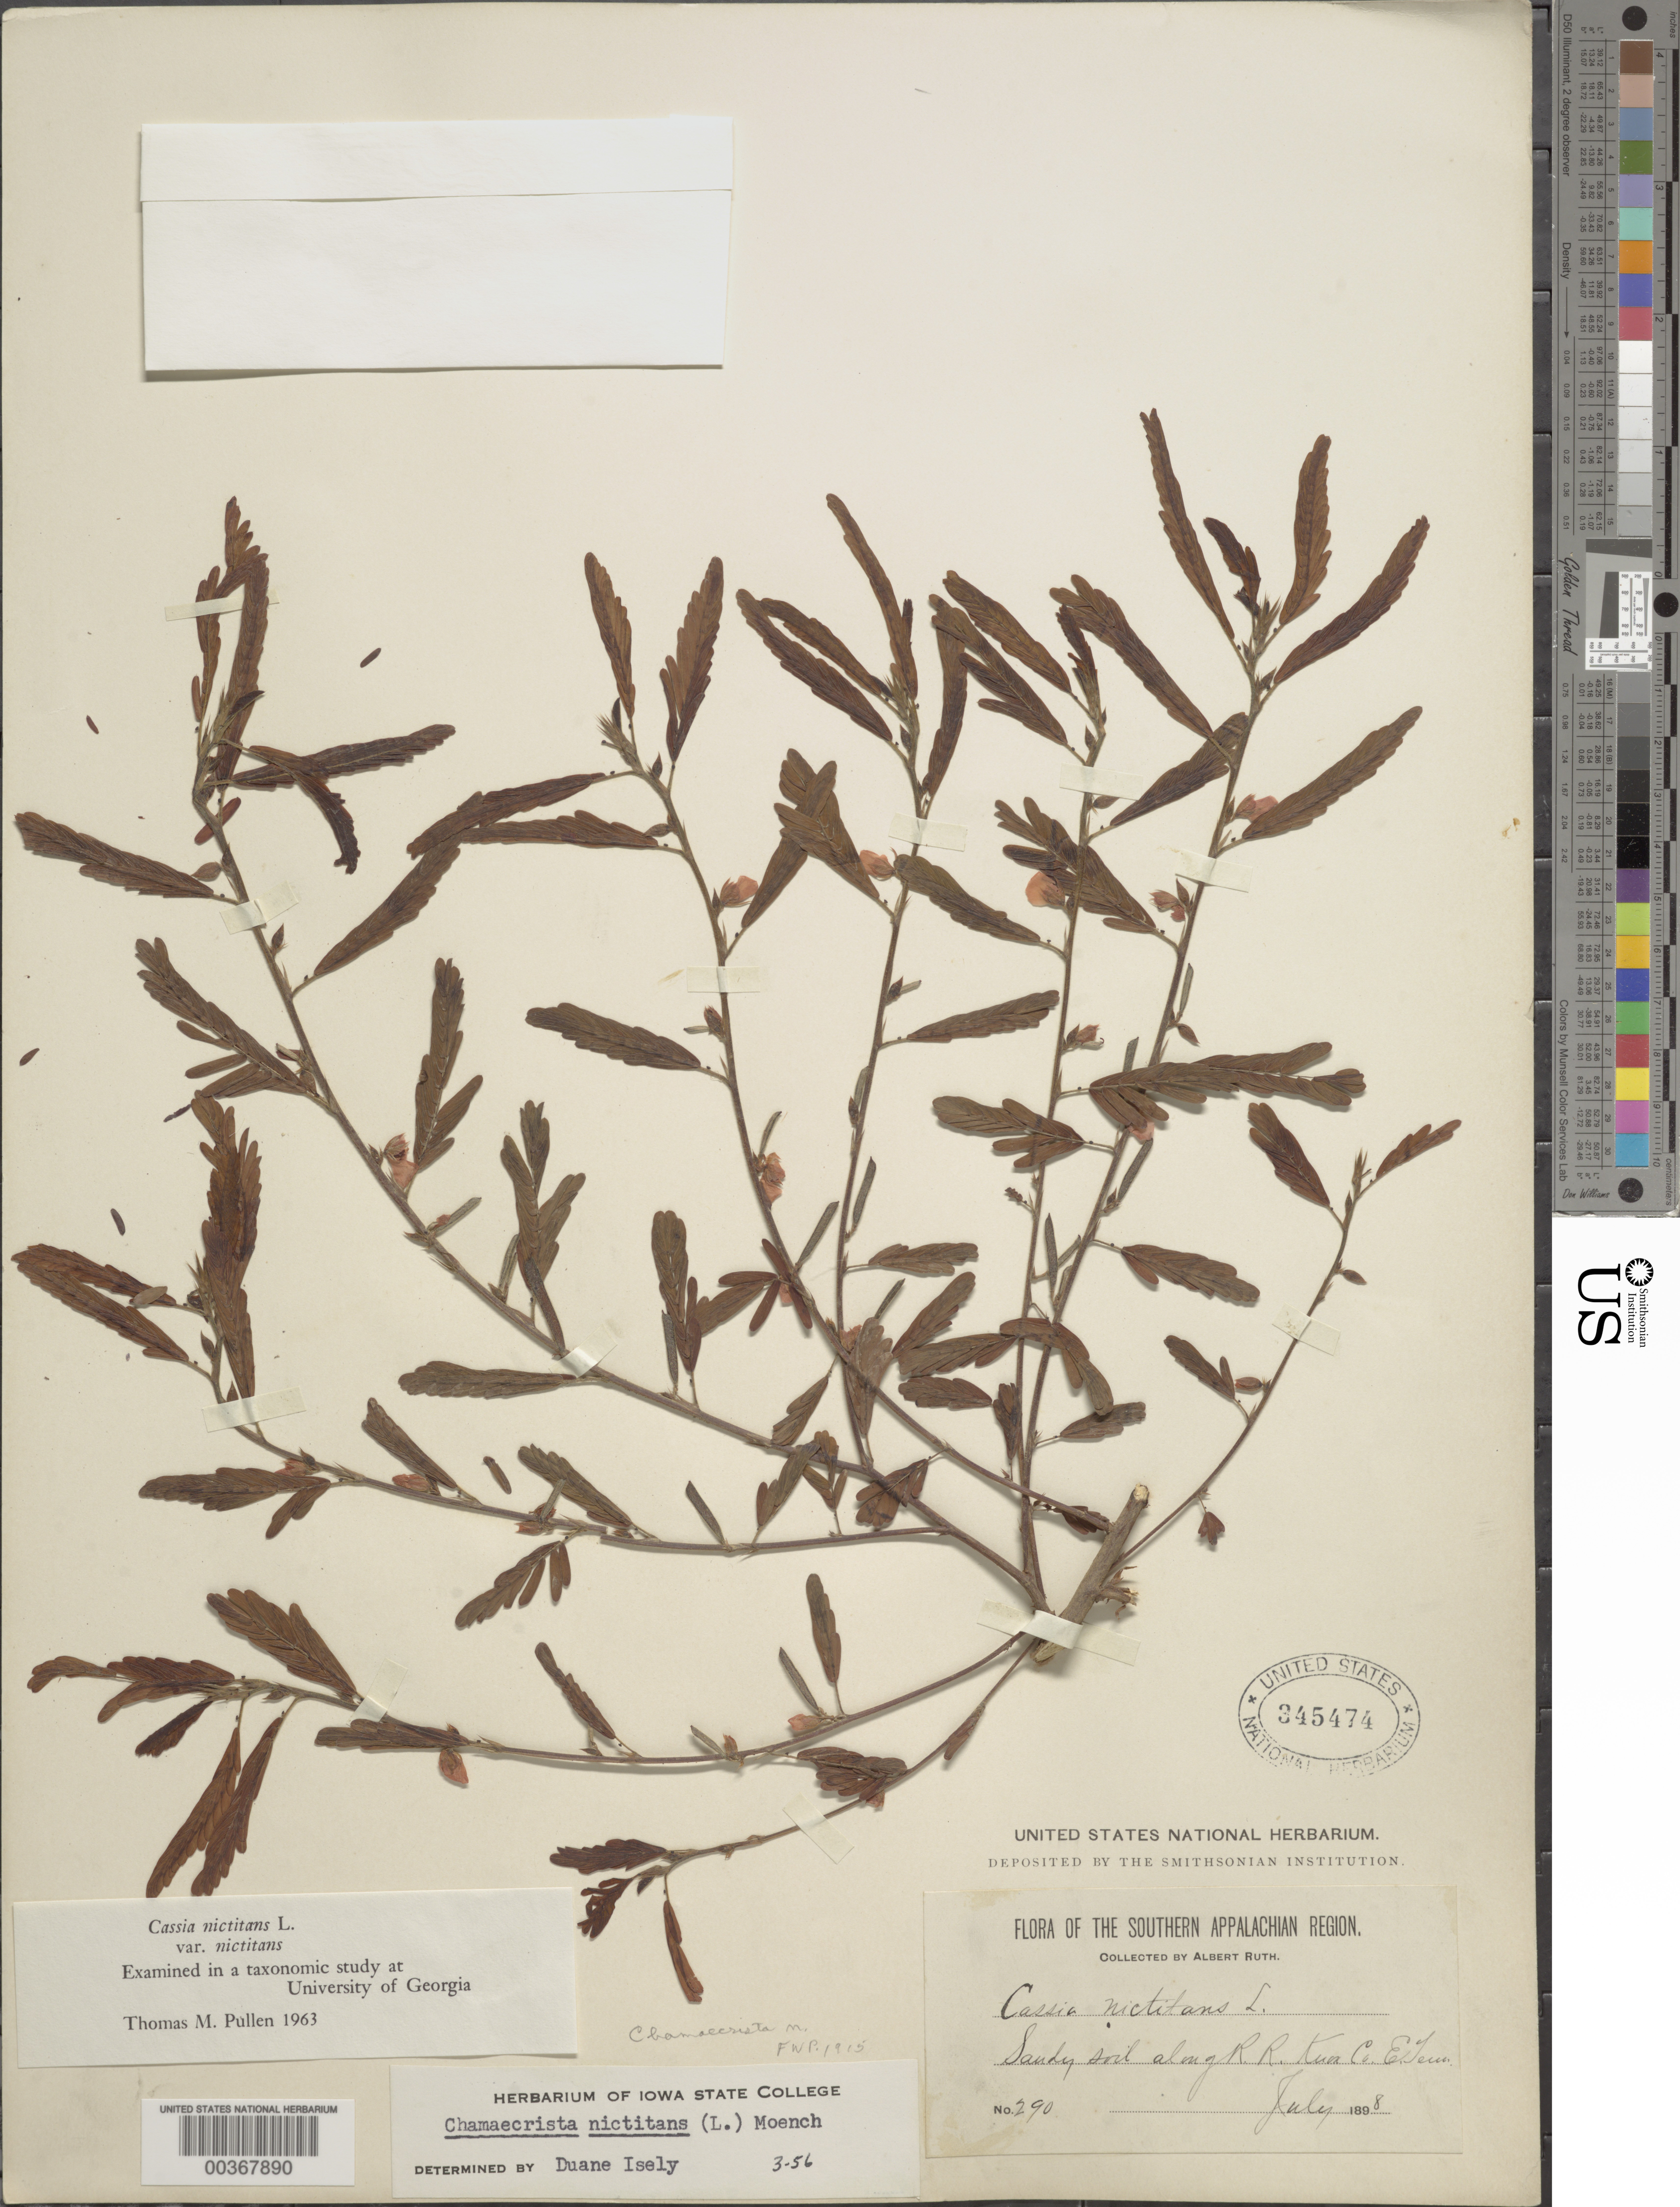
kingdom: Plantae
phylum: Tracheophyta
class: Magnoliopsida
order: Fabales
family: Fabaceae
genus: Chamaecrista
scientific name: Chamaecrista nictitans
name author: (L.) Moench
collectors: A. Ruth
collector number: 290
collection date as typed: Jul 1898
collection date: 1898-07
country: United States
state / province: Tennessee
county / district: Knox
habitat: Sandy soil along r.r.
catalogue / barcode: US 345474